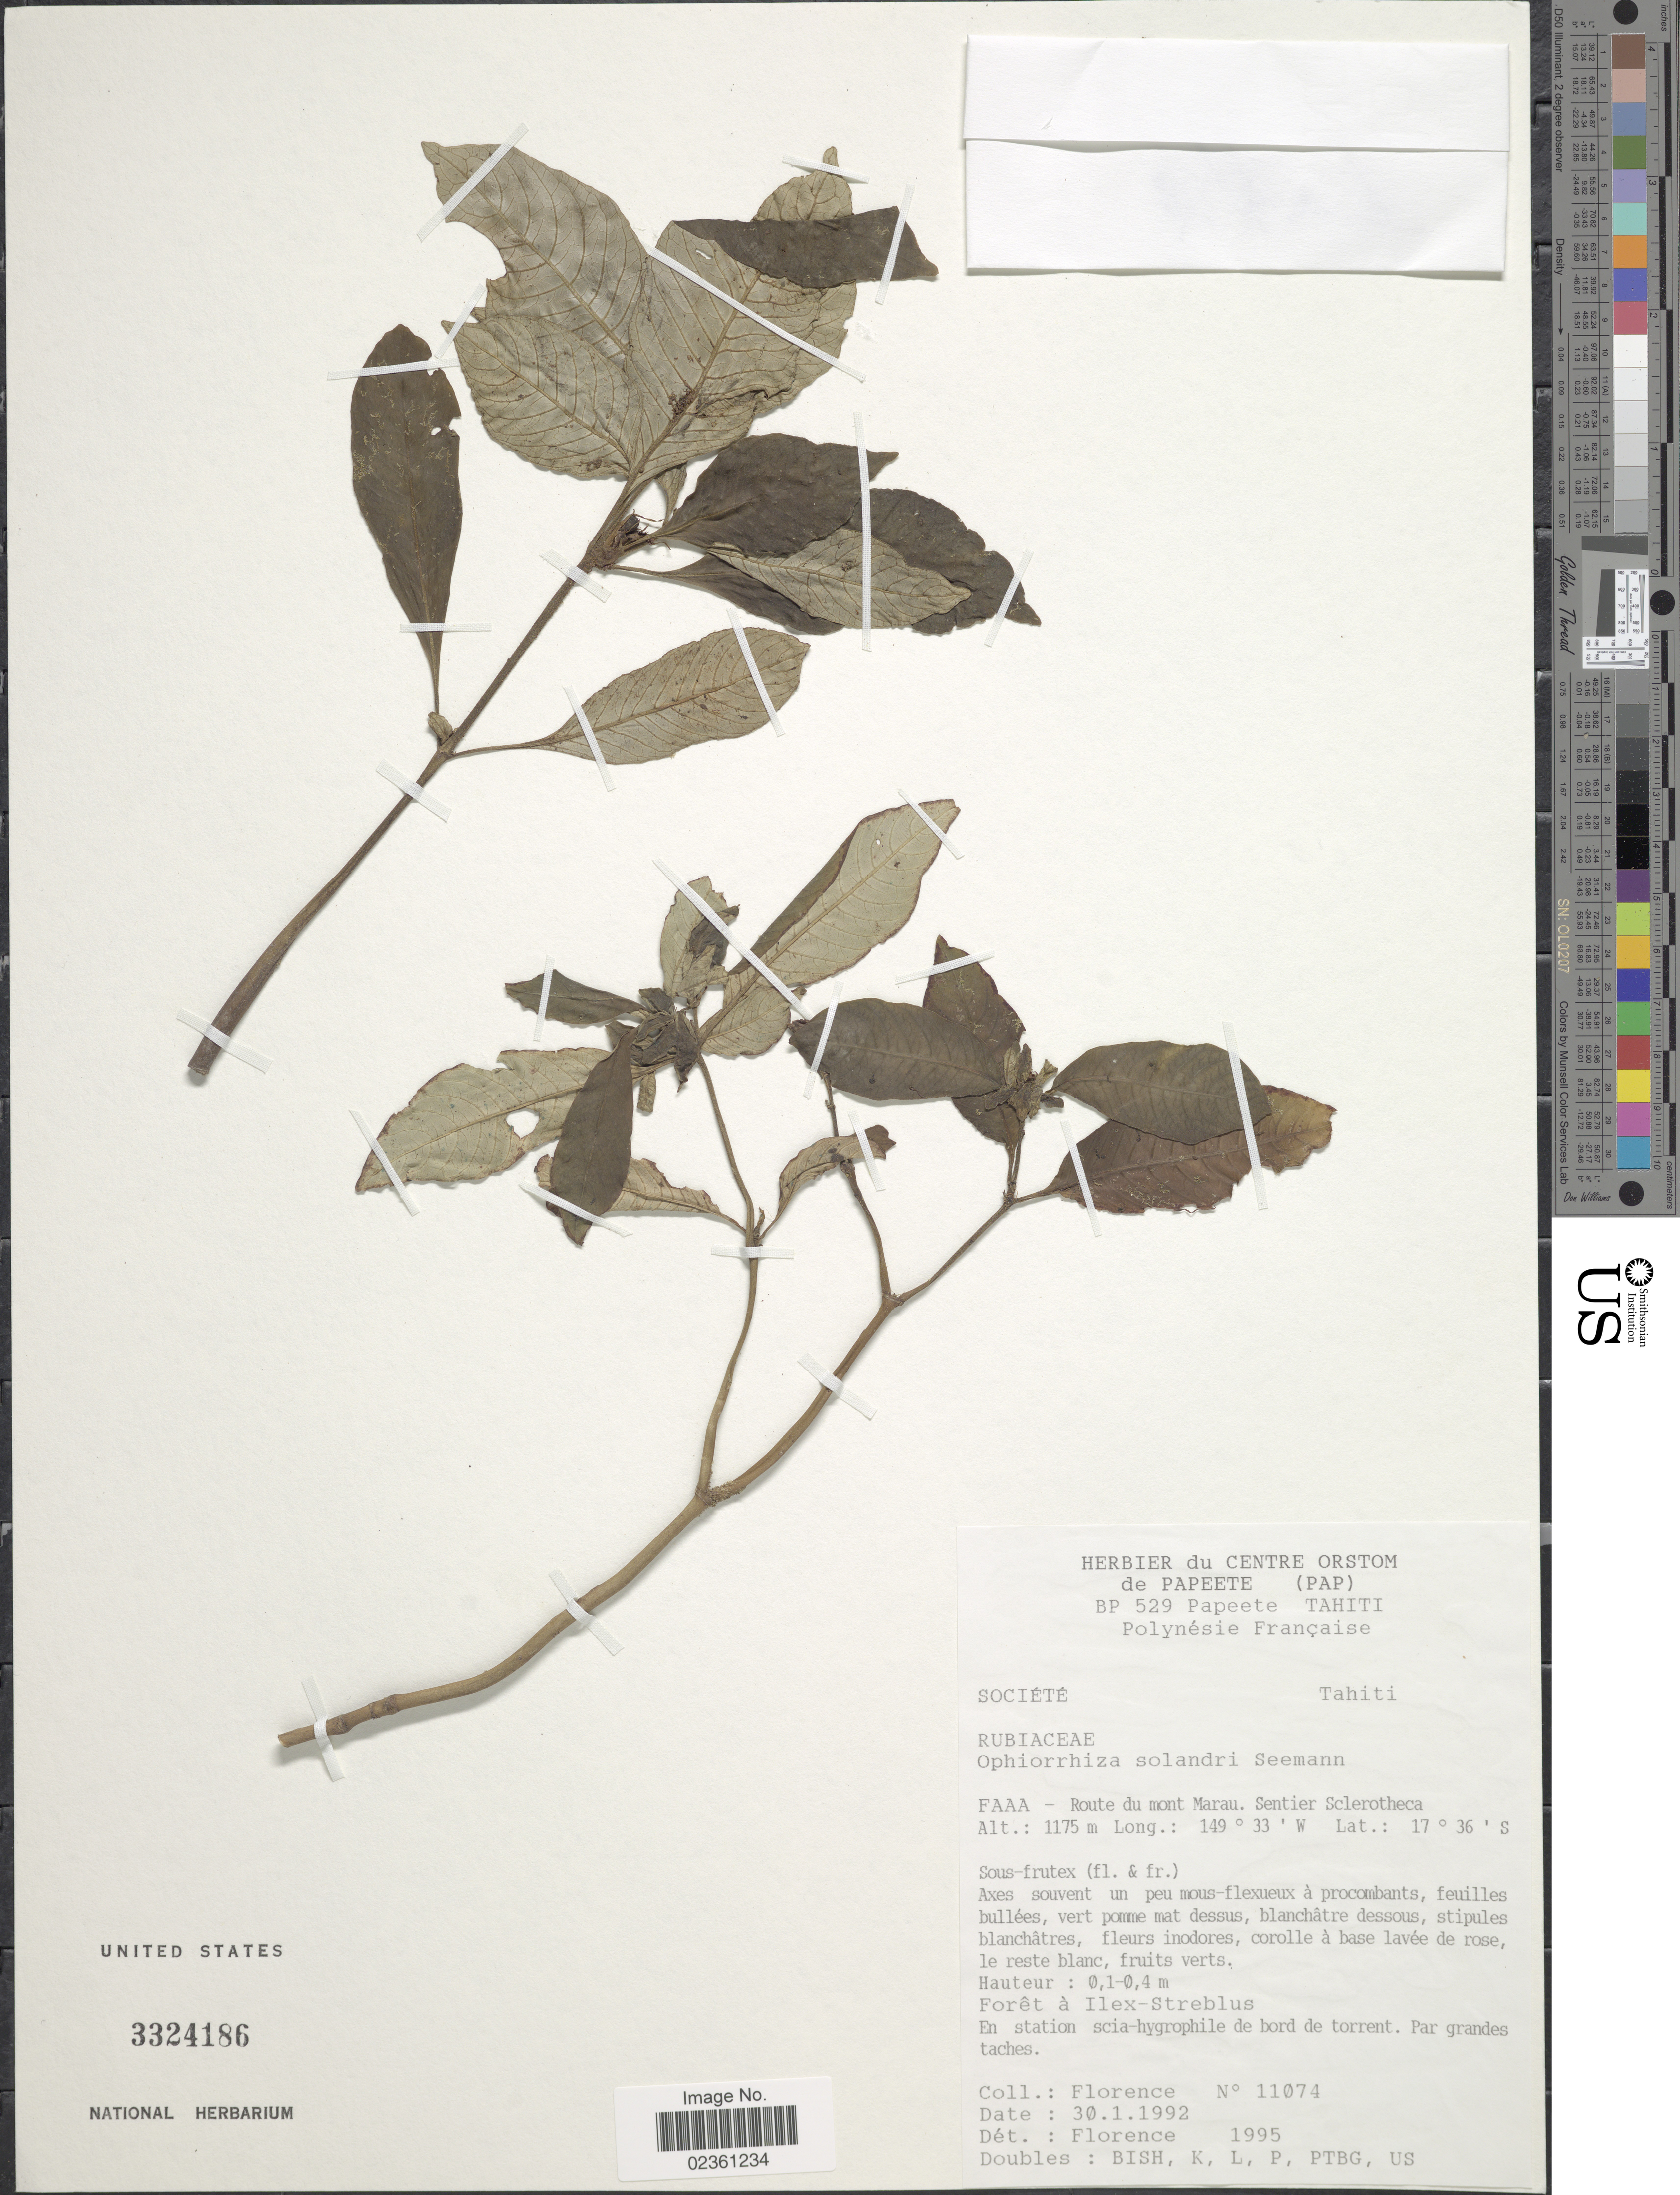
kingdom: Plantae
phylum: Tracheophyta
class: Magnoliopsida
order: Gentianales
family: Rubiaceae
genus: Ophiorrhiza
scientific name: Ophiorrhiza solandri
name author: Seem.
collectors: -. Florence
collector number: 11074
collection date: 1992-01-30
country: French Polynesia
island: Tahiti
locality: Société, Tahiti, Faaa - Route du mont Marau. Sentier Scleroteca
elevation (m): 1175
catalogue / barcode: US 3324186